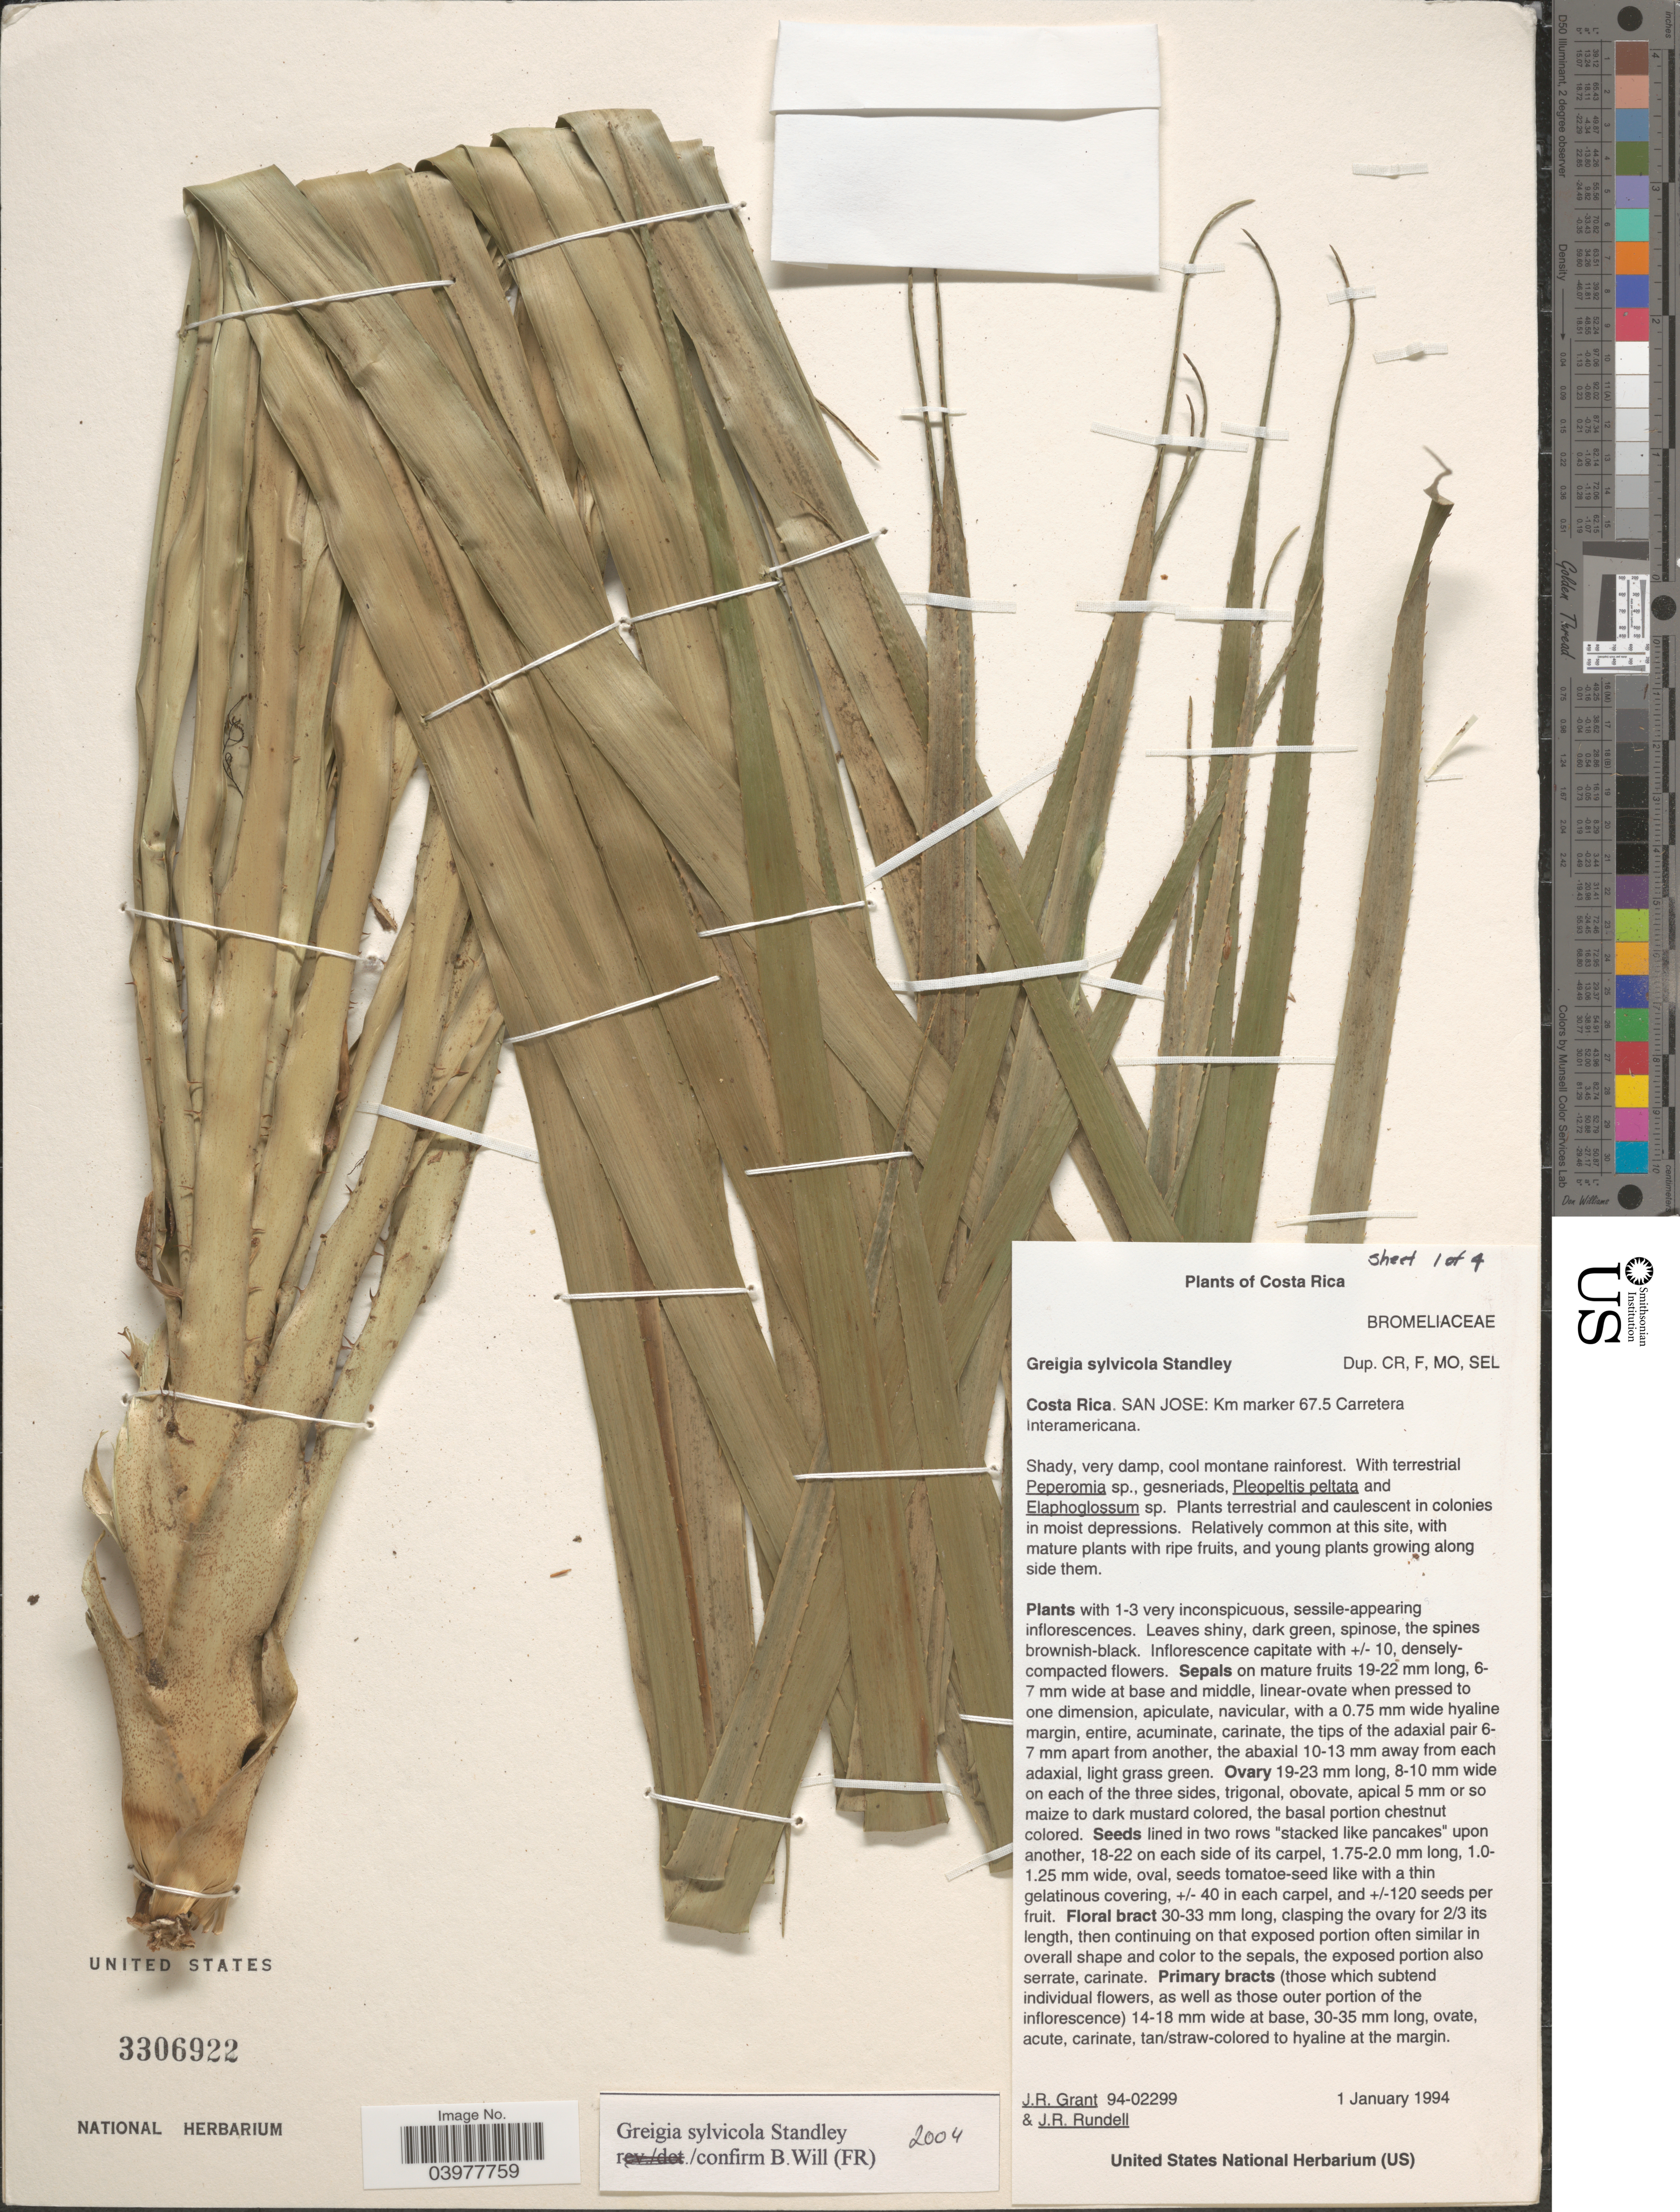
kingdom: Plantae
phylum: Tracheophyta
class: Liliopsida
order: Poales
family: Bromeliaceae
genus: Greigia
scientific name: Greigia sylvicola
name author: Standl.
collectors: J. Grant & J. R. Rundell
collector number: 94-02299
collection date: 1994-01-01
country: Costa Rica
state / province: San José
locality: Km marker 67.5 Carretera Interamericana.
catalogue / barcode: US 3306922